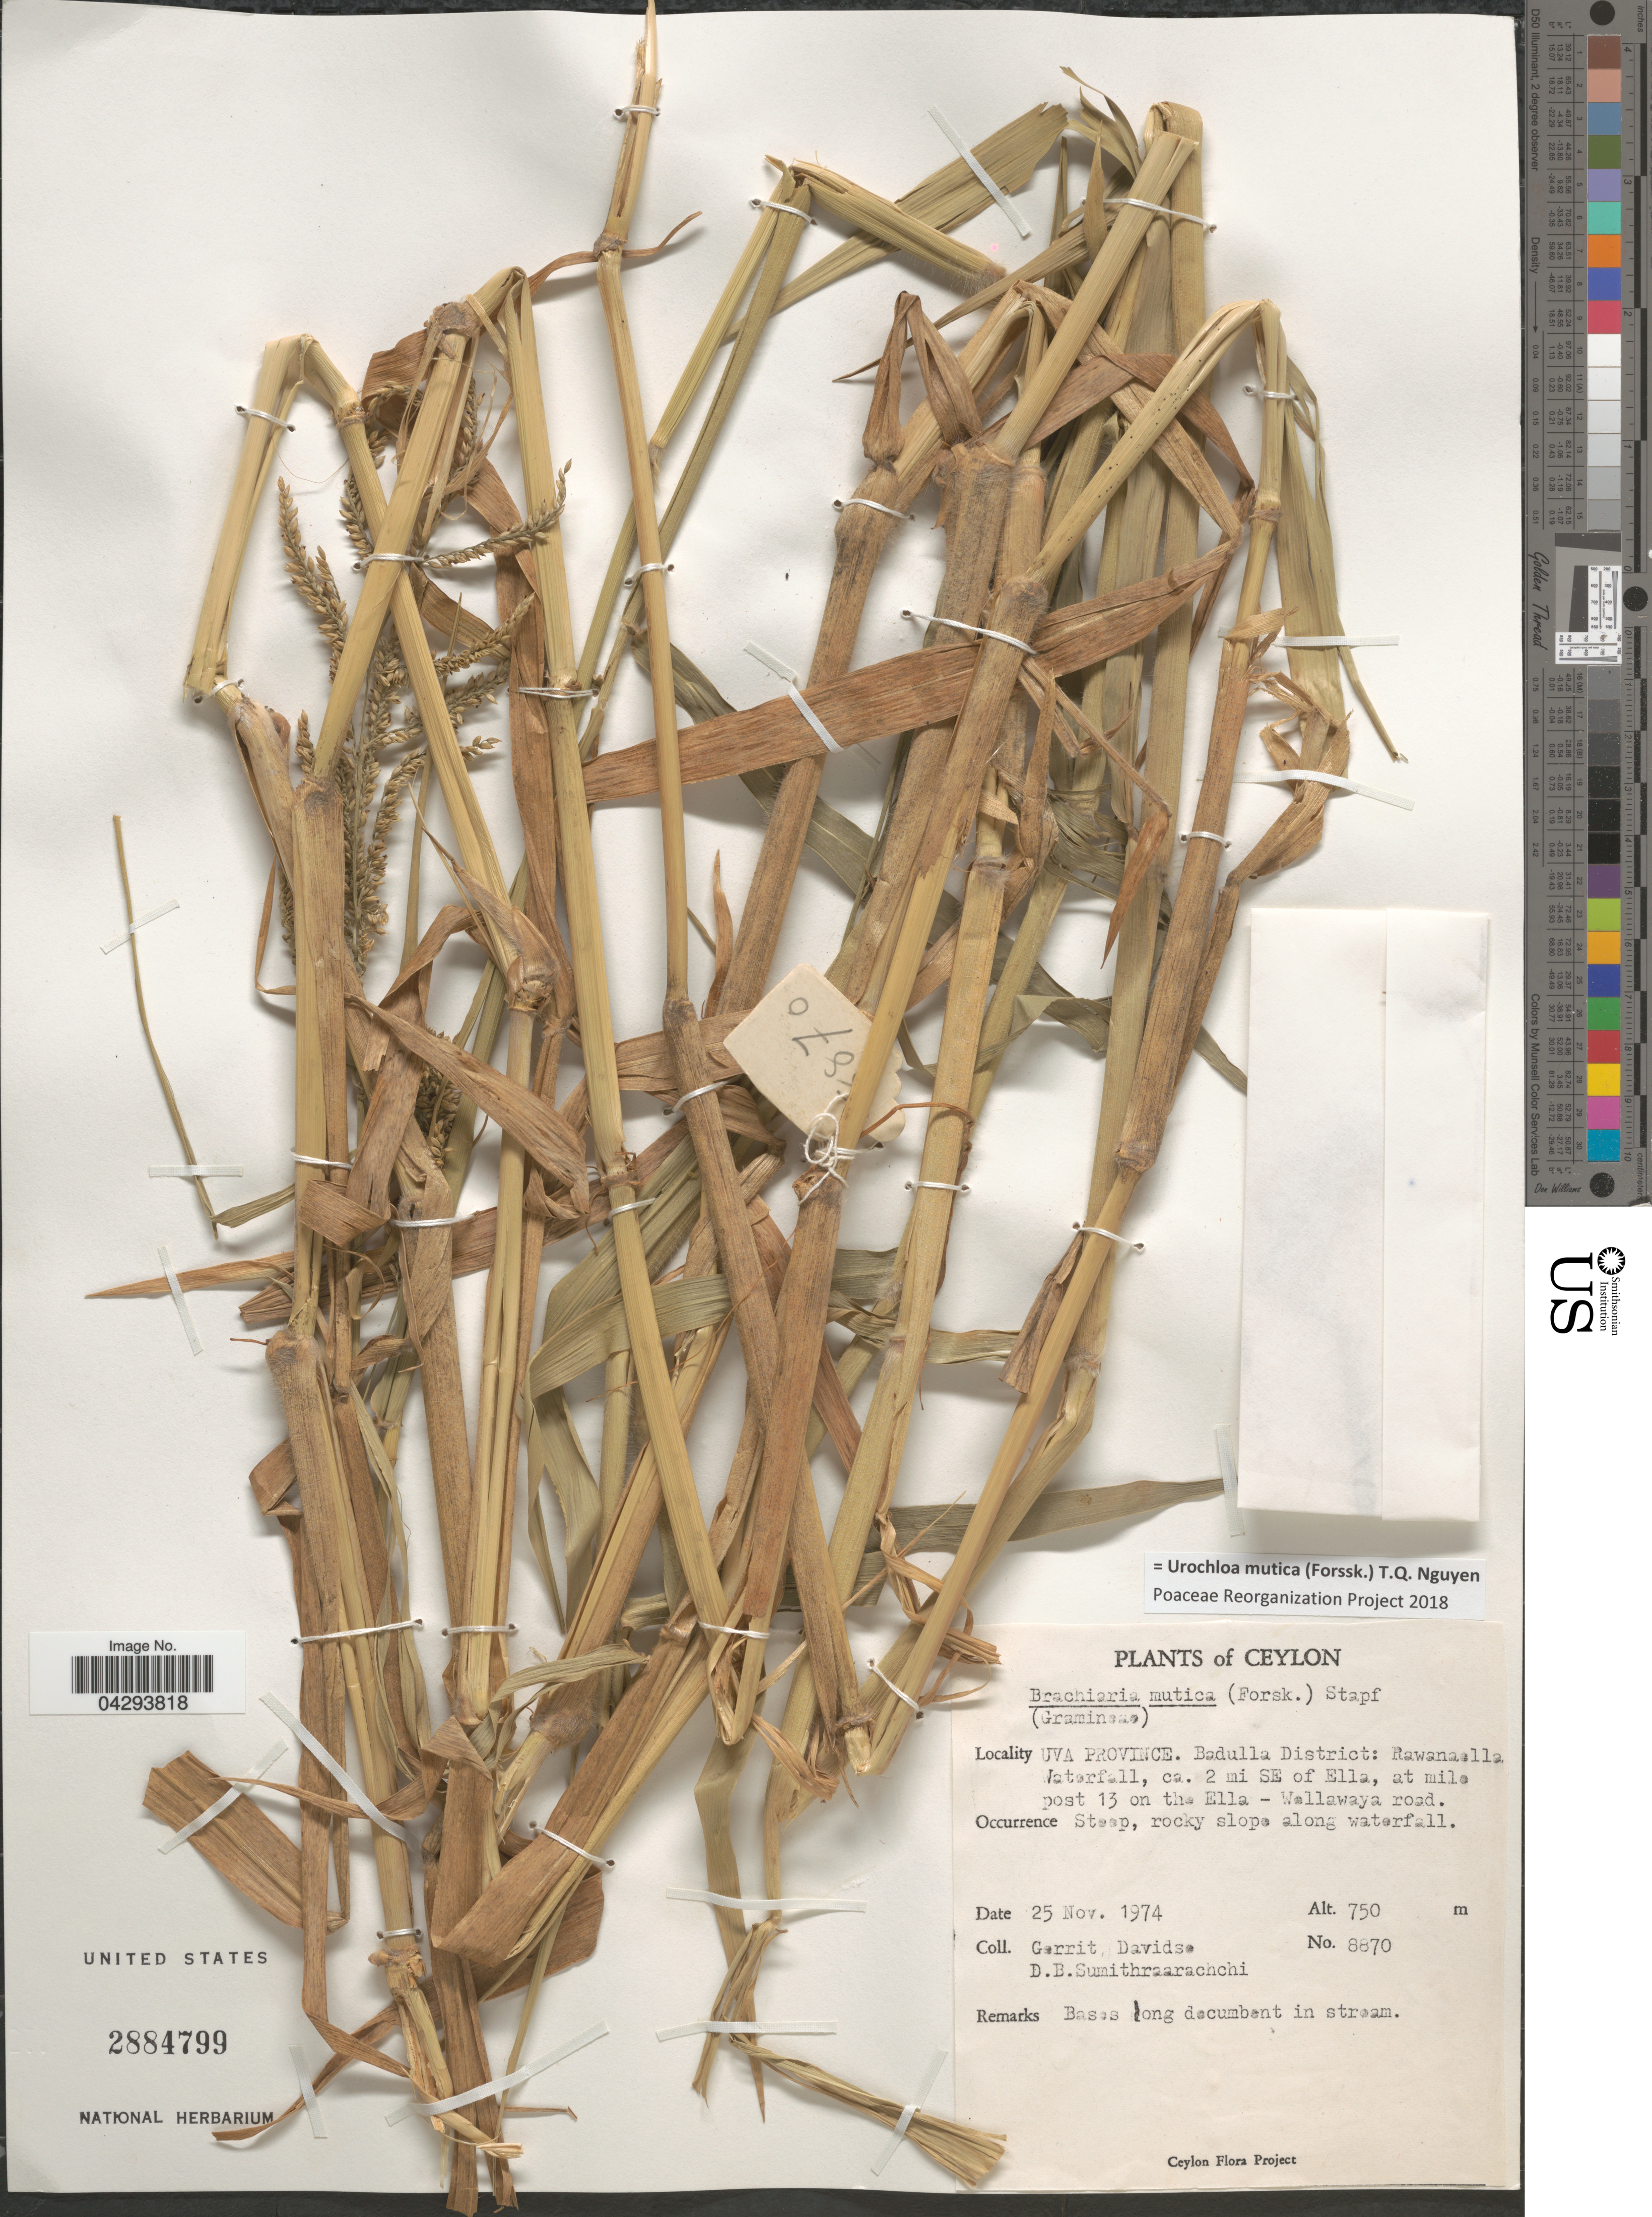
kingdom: Plantae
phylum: Tracheophyta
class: Liliopsida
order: Poales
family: Poaceae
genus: Urochloa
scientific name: Urochloa mutica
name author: (Forssk.) T.Q. Nguyen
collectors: G. Davidse & D. B. Sumithraarachchi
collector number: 8870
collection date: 1974-11-25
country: Sri Lanka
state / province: Uva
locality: Ceylon. Badulla District: Rawnaella Waterfall, ca. 2 mi SE of Ella, at mile post 13 on the Ella- Wallawaya road.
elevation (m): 750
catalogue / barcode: US 2884799